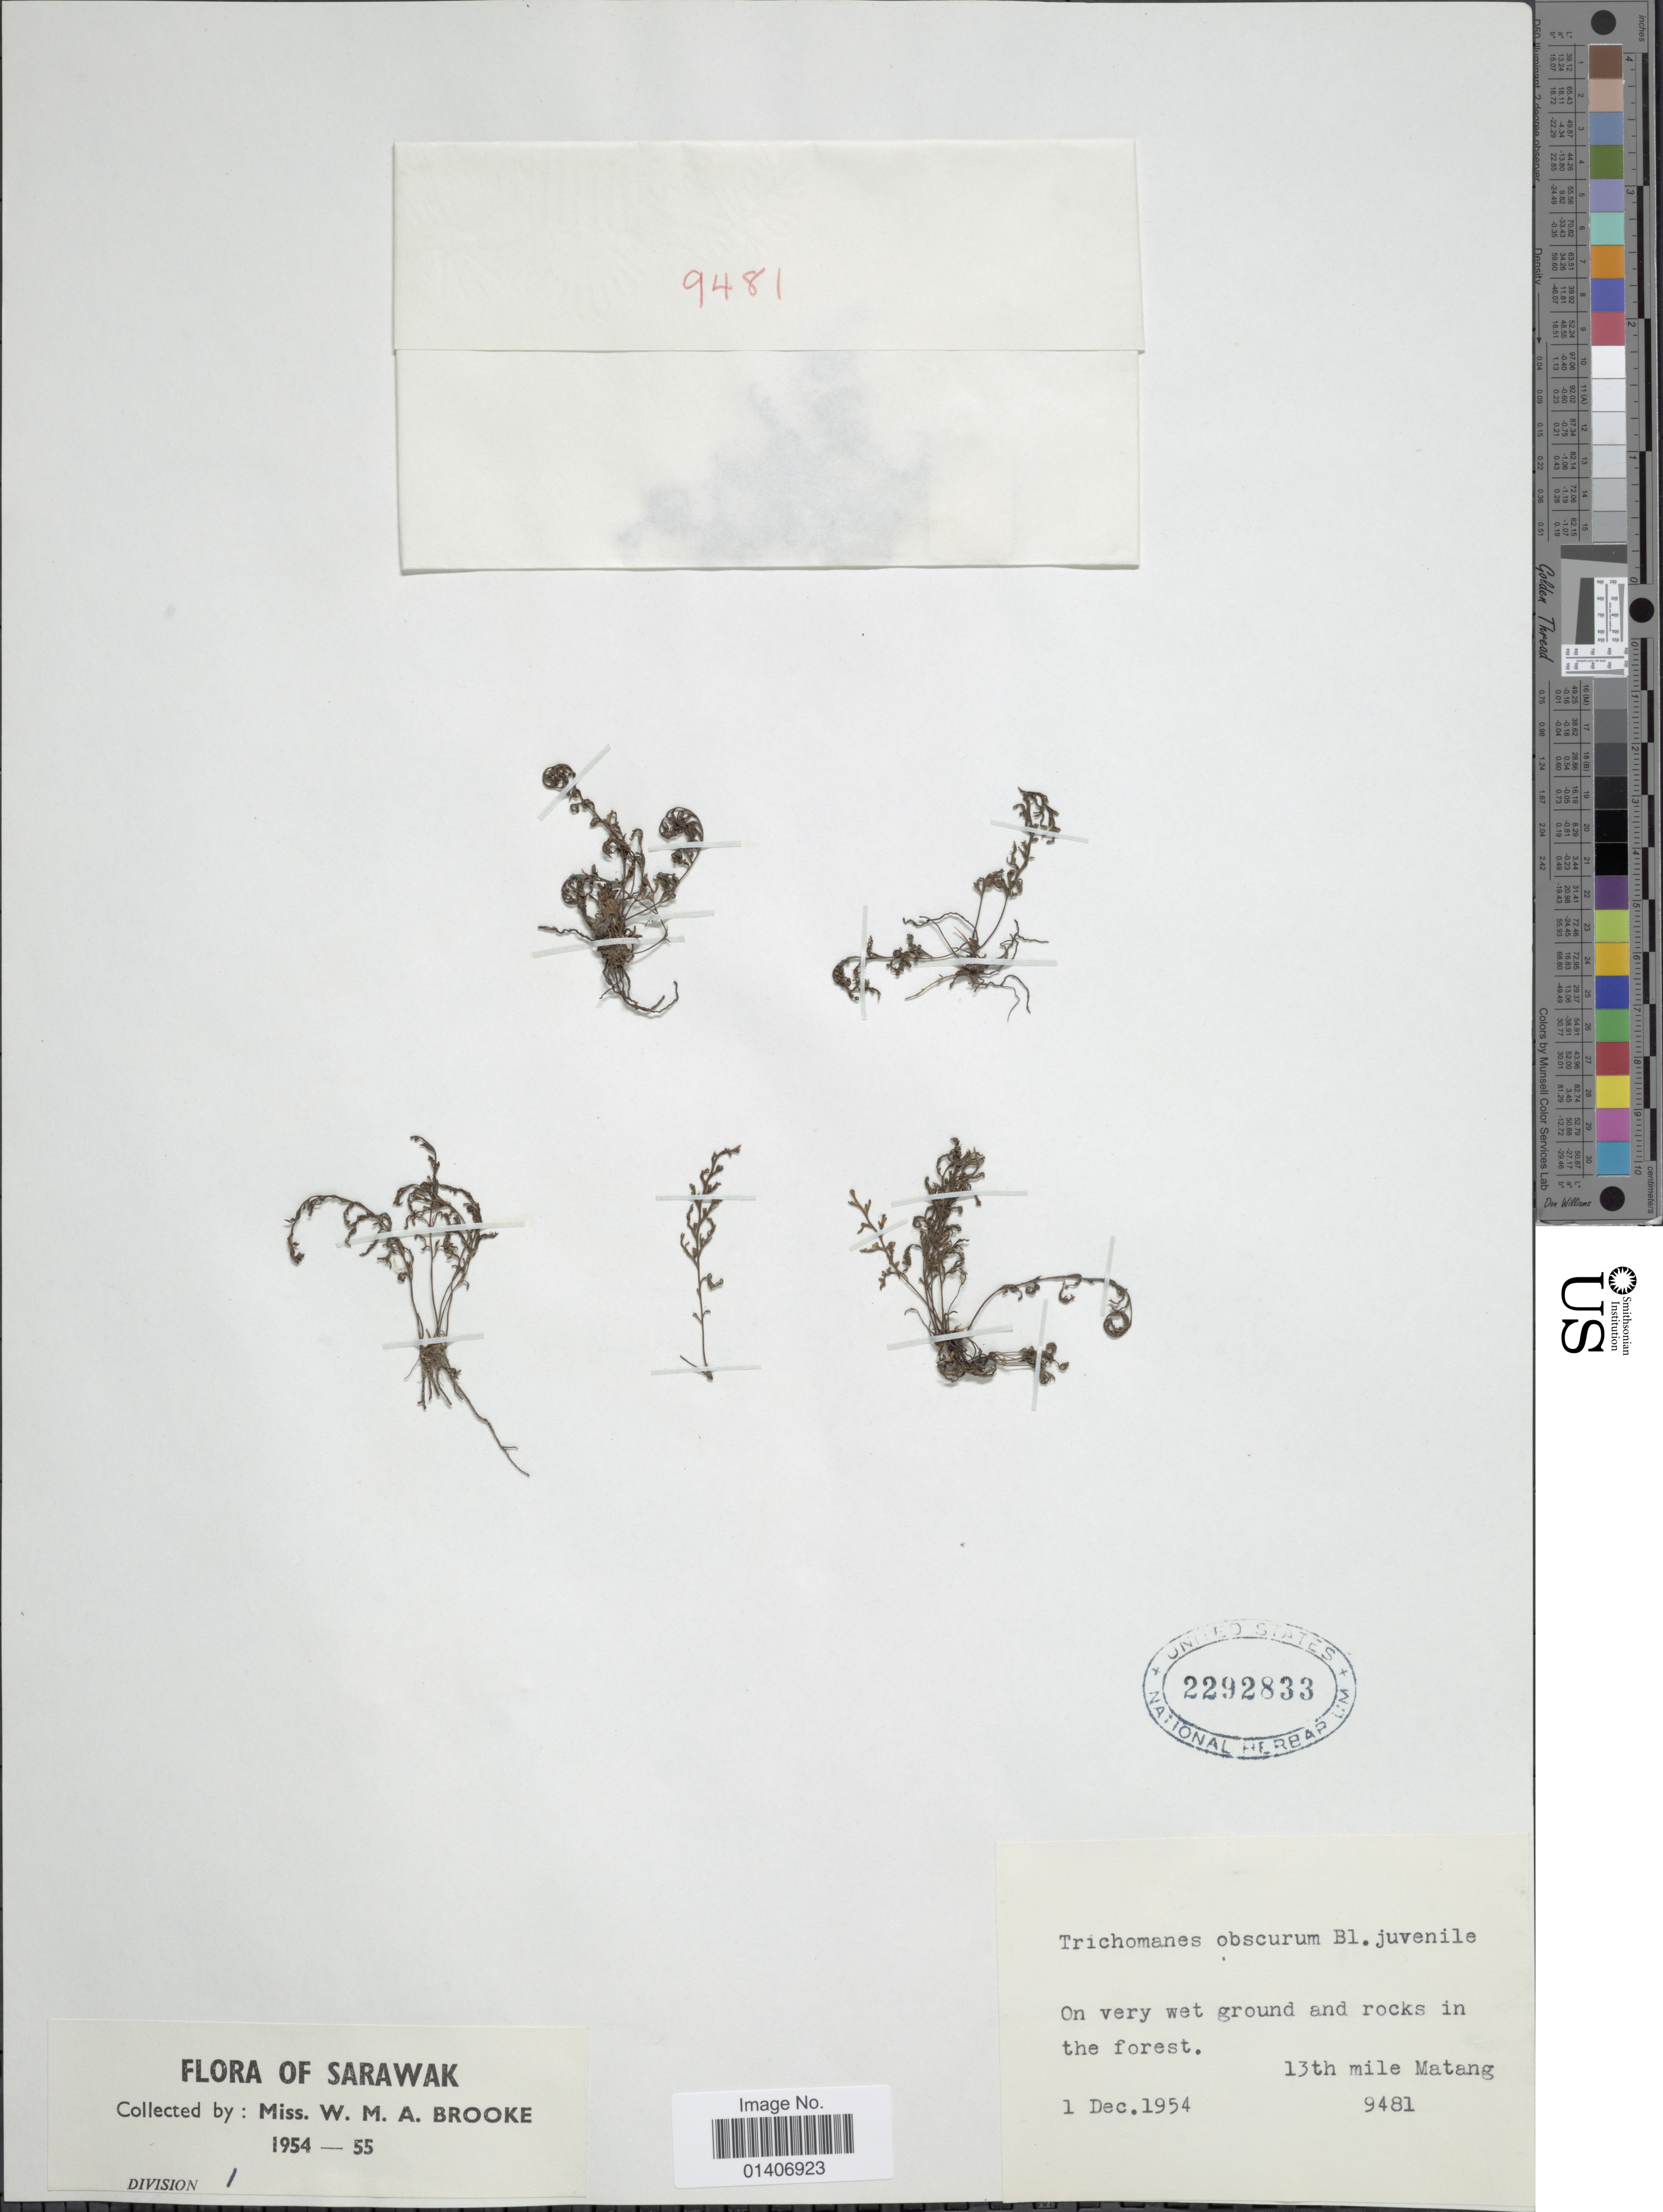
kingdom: Plantae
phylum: Tracheophyta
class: Polypodiopsida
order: Hymenophyllales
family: Hymenophyllaceae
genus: Abrodictyum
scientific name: Abrodictyum obscurum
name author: (Blume) Ebihara & K. Iwats.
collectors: W. Brooke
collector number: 9481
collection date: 1954-12-01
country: Malaysia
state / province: Sarawak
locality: Sarawak, on very ground and rocks in forest, 13th mile Matang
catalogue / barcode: US 2292833